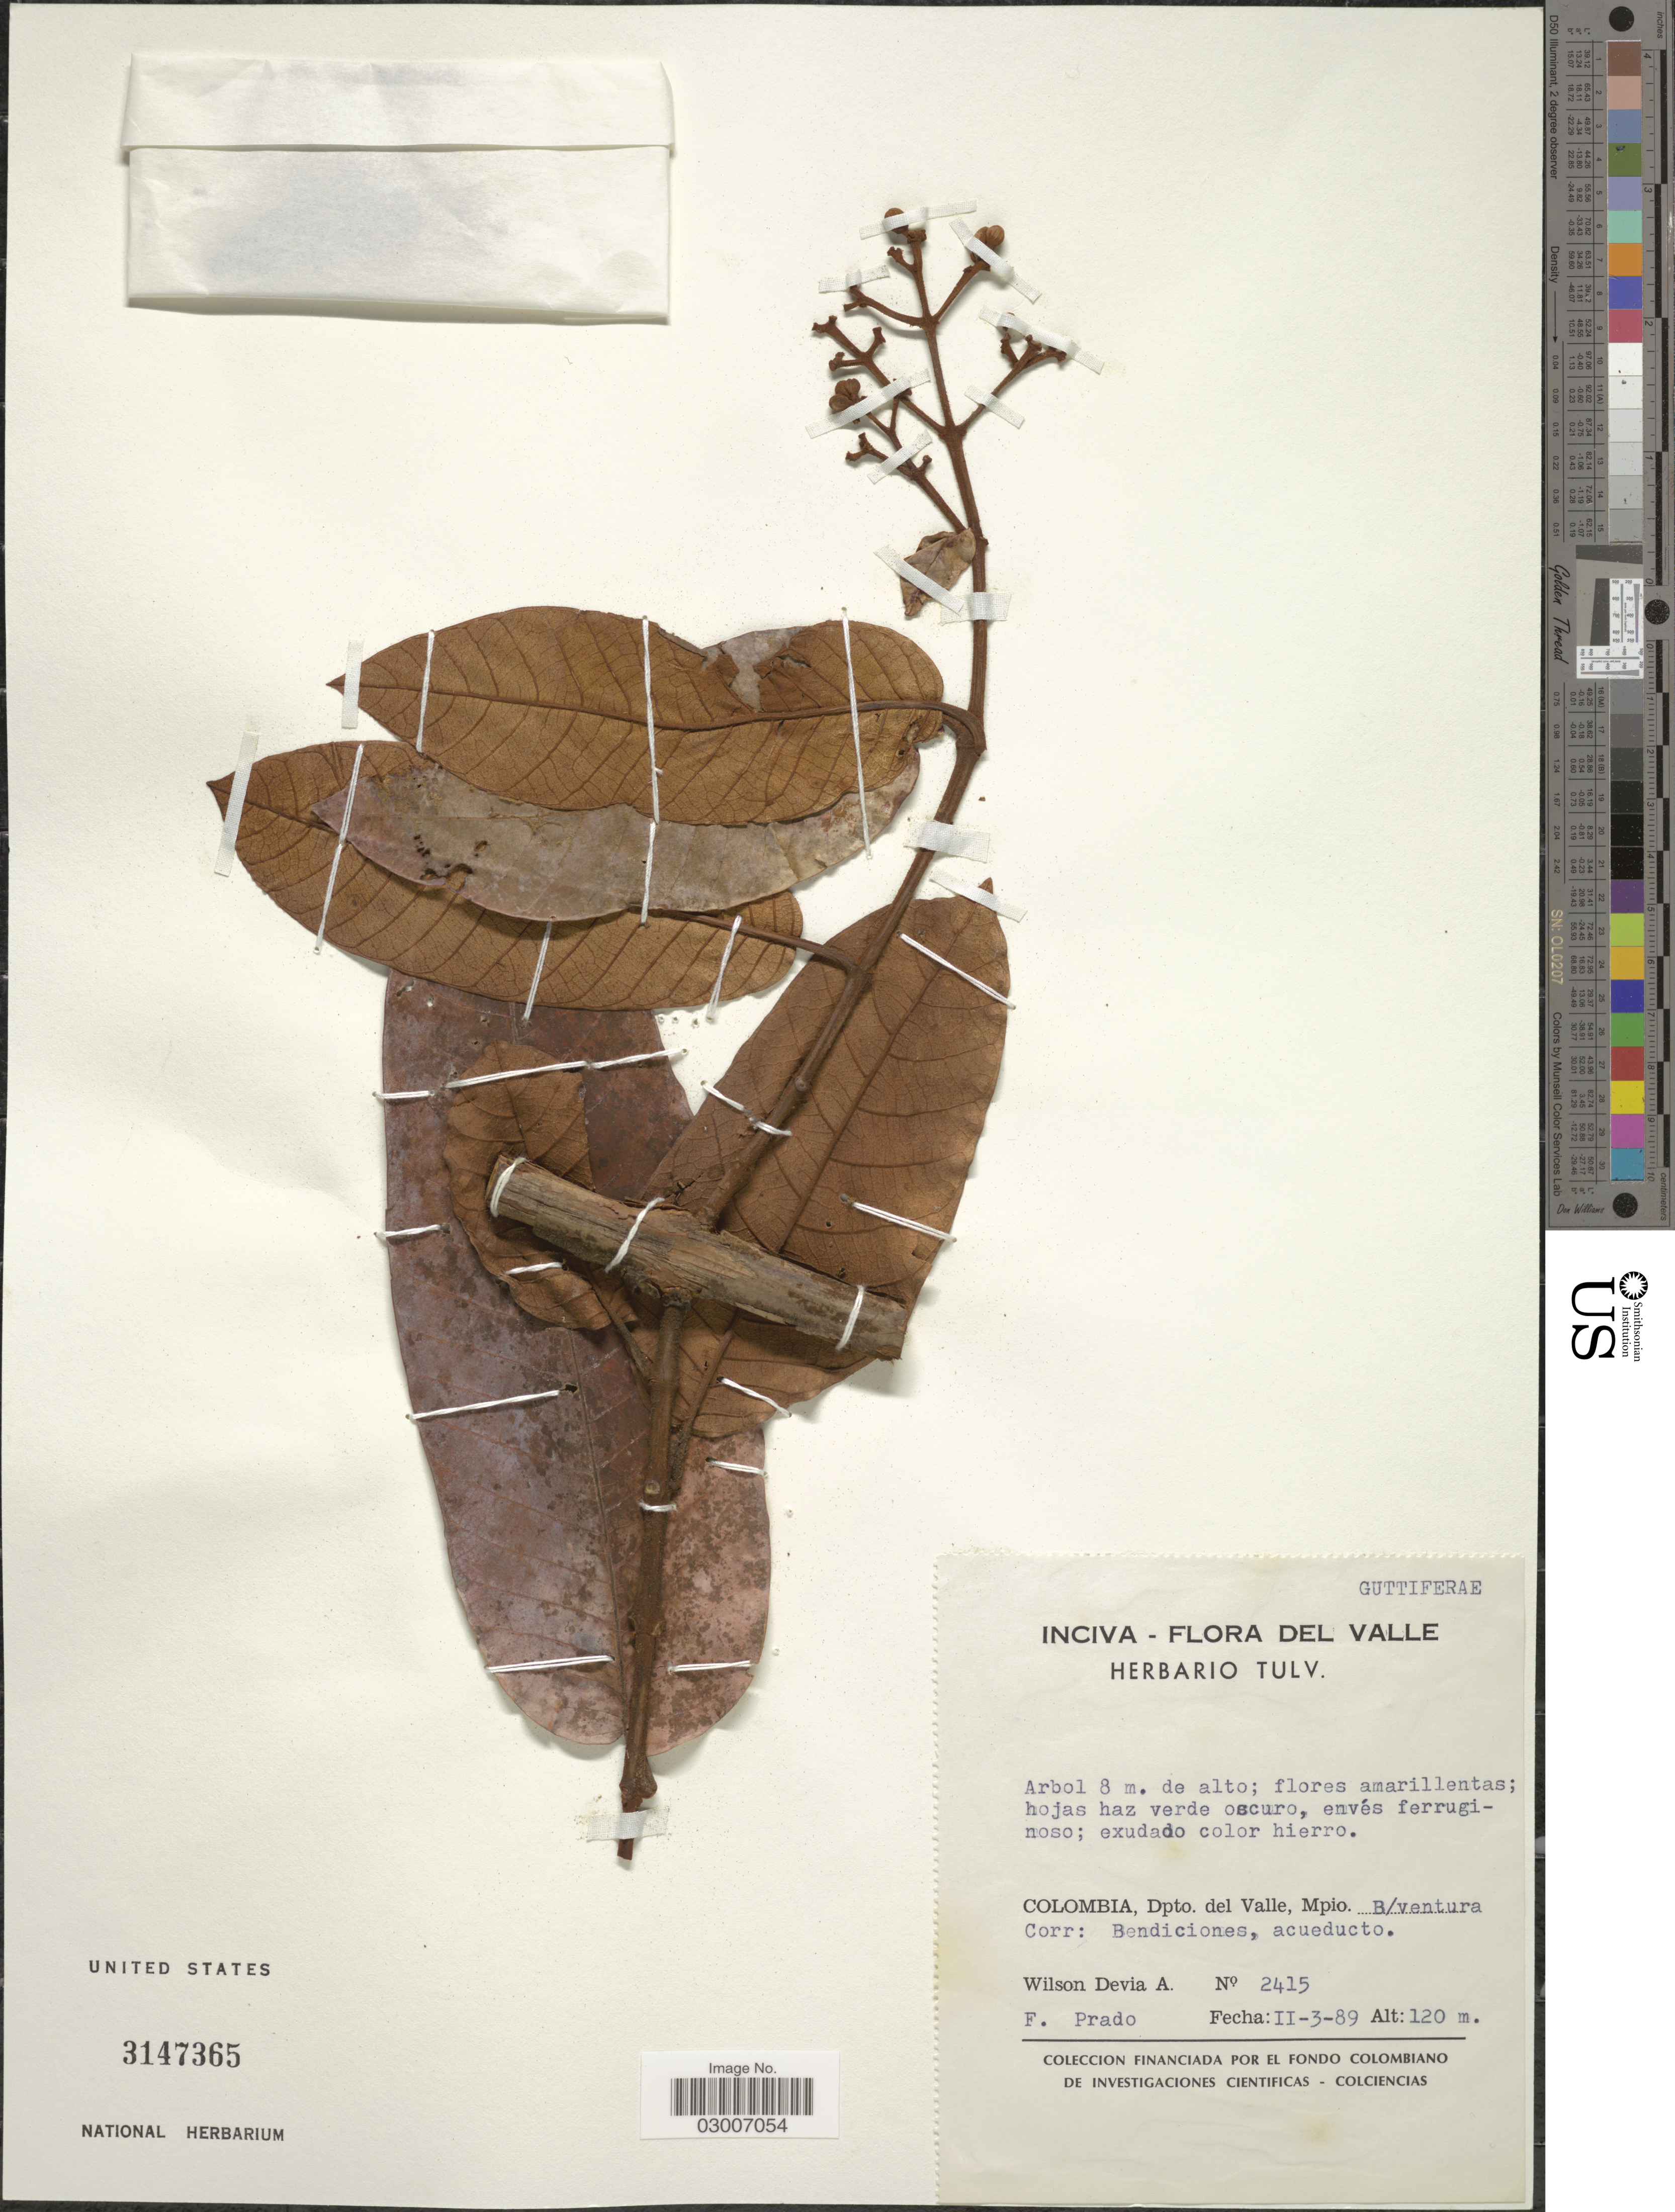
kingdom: Plantae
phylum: Tracheophyta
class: Magnoliopsida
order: Malpighiales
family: Hypericaceae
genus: Vismia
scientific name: Vismia sp.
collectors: W. Devia A. & F. Prado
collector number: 2415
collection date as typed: Transcribed d/m/y: 3/2/89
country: Colombia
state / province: Valle del Cauca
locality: Dpto. del Valle, Mpio. B/ventura. Corr: Bendiciones, acueducto.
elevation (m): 120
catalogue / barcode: US 3147365